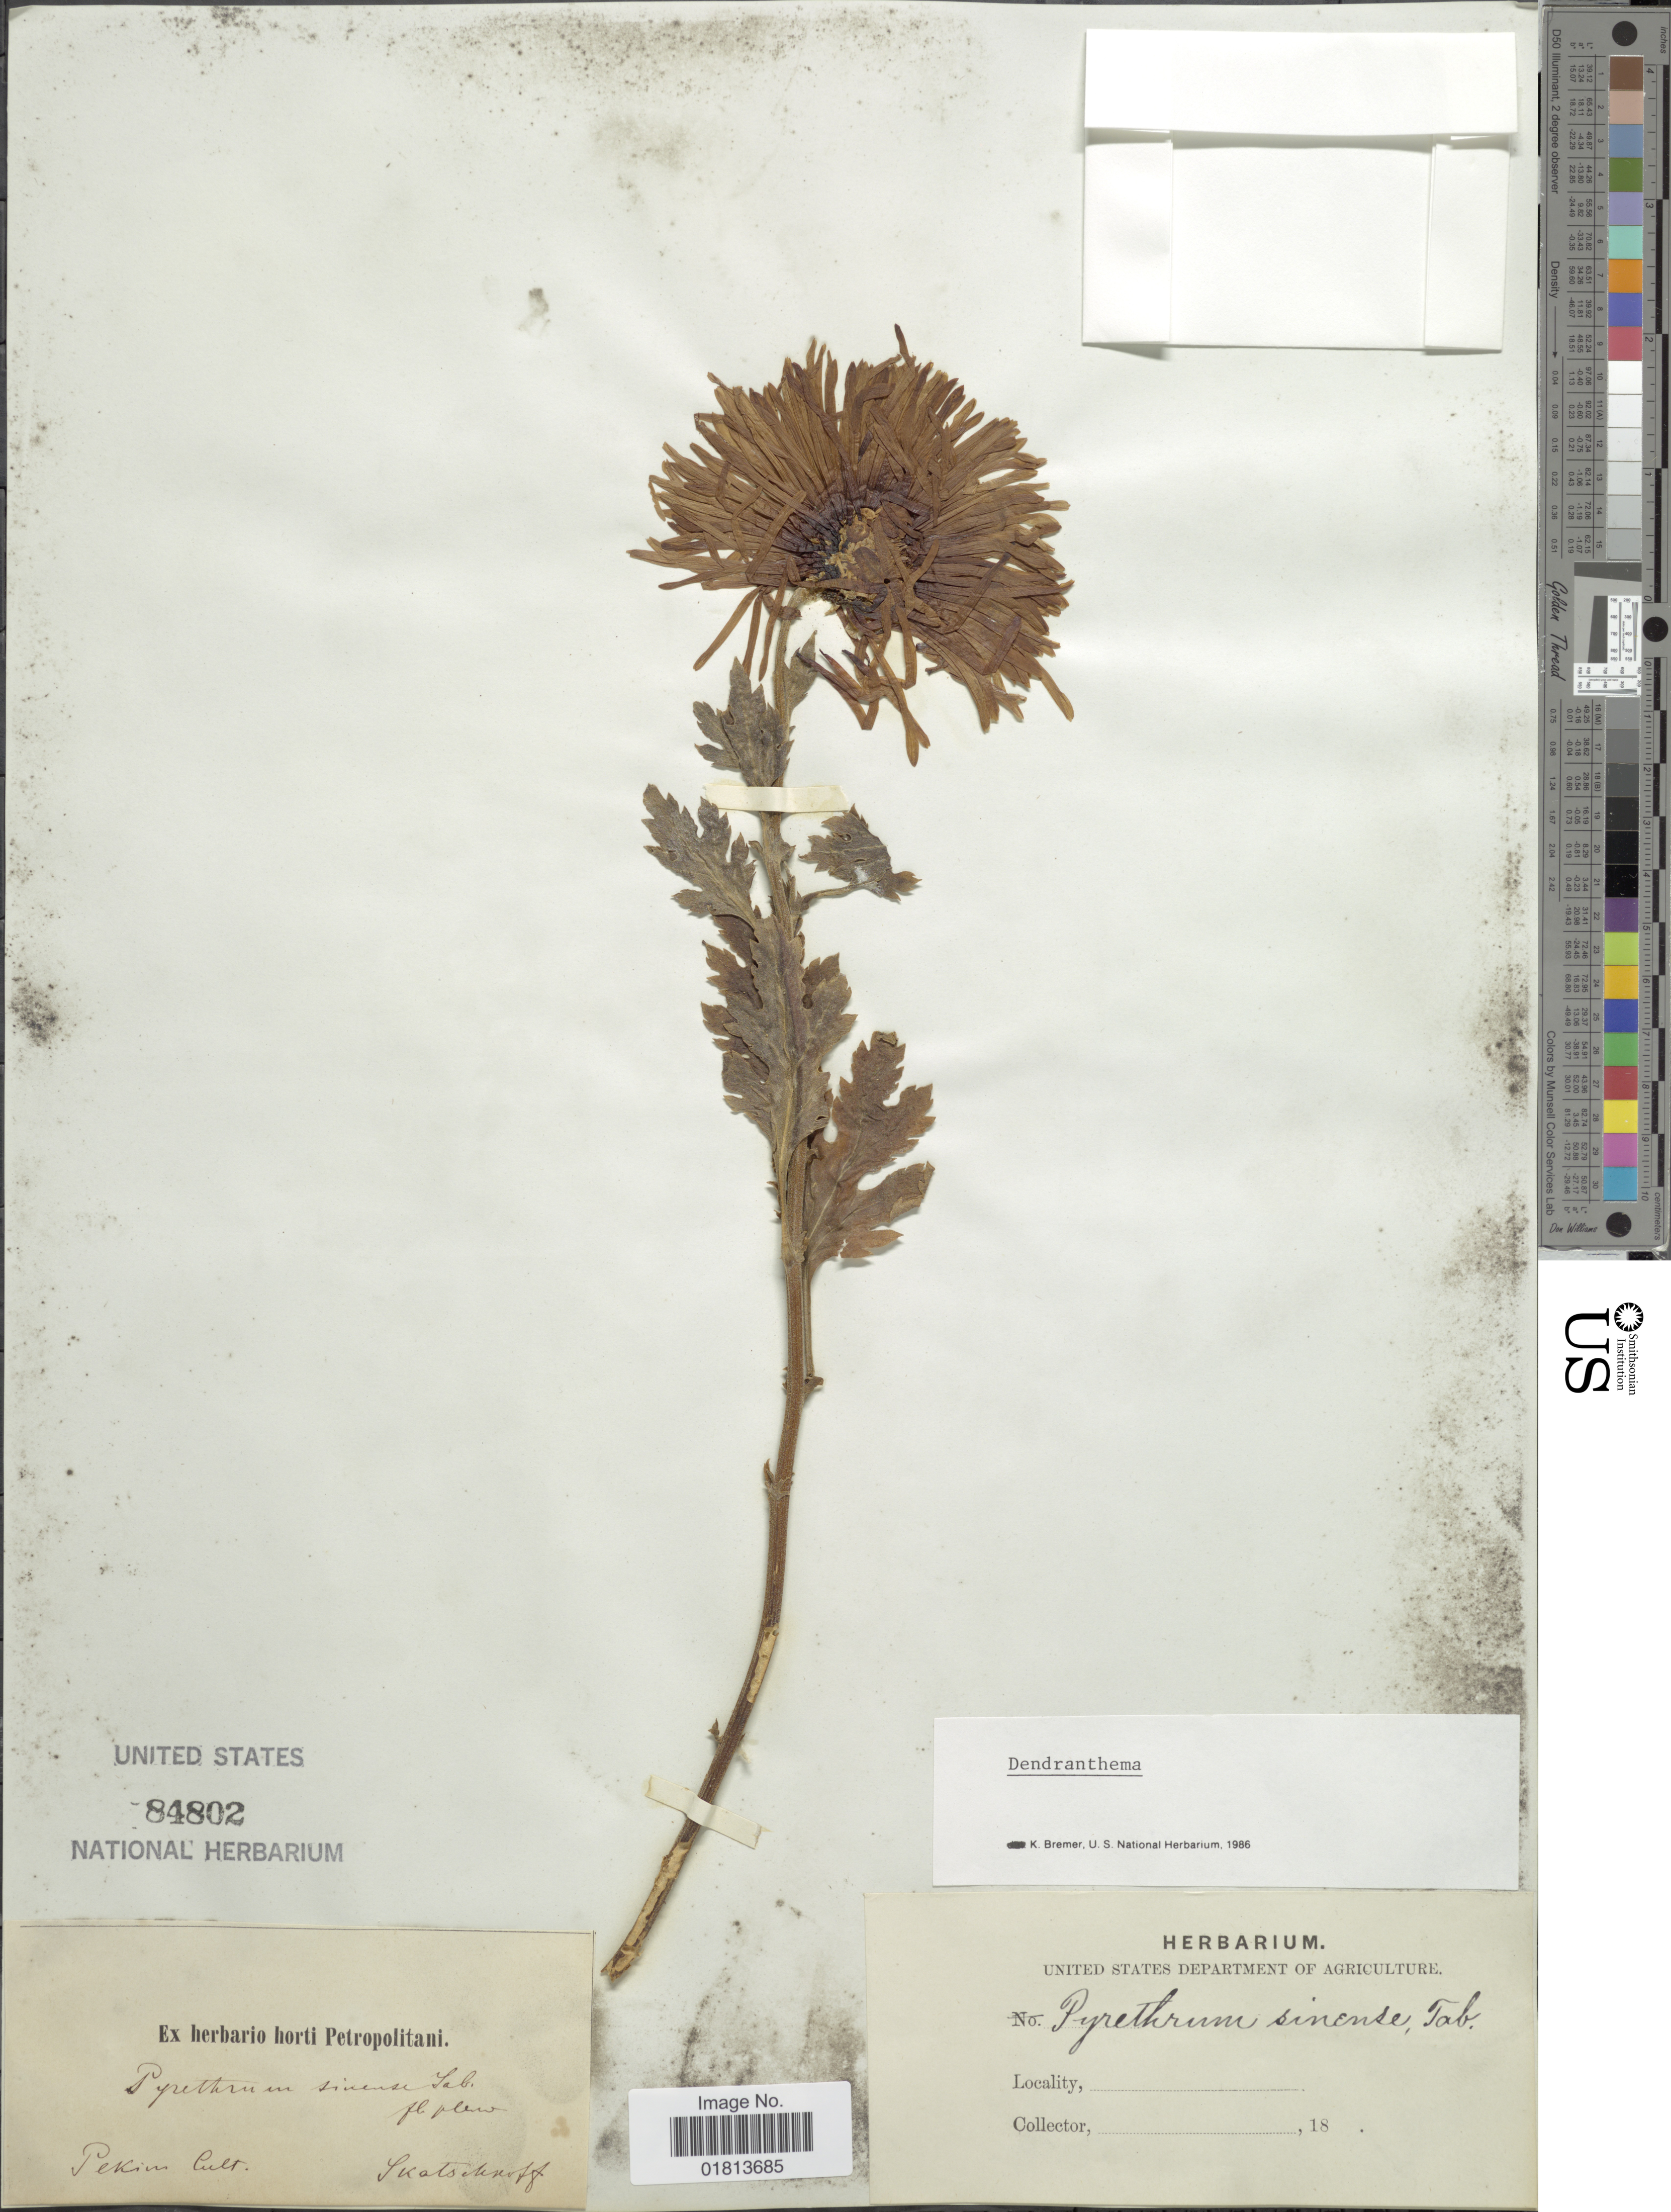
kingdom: Plantae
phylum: Tracheophyta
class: Magnoliopsida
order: Asterales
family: Asteraceae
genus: Dendranthema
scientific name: Dendranthema grandiflorum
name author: (Ramat.) Kitam.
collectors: Skatschroft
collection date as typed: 18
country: China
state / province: Beijing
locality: Pekin Cult.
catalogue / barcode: US 84802